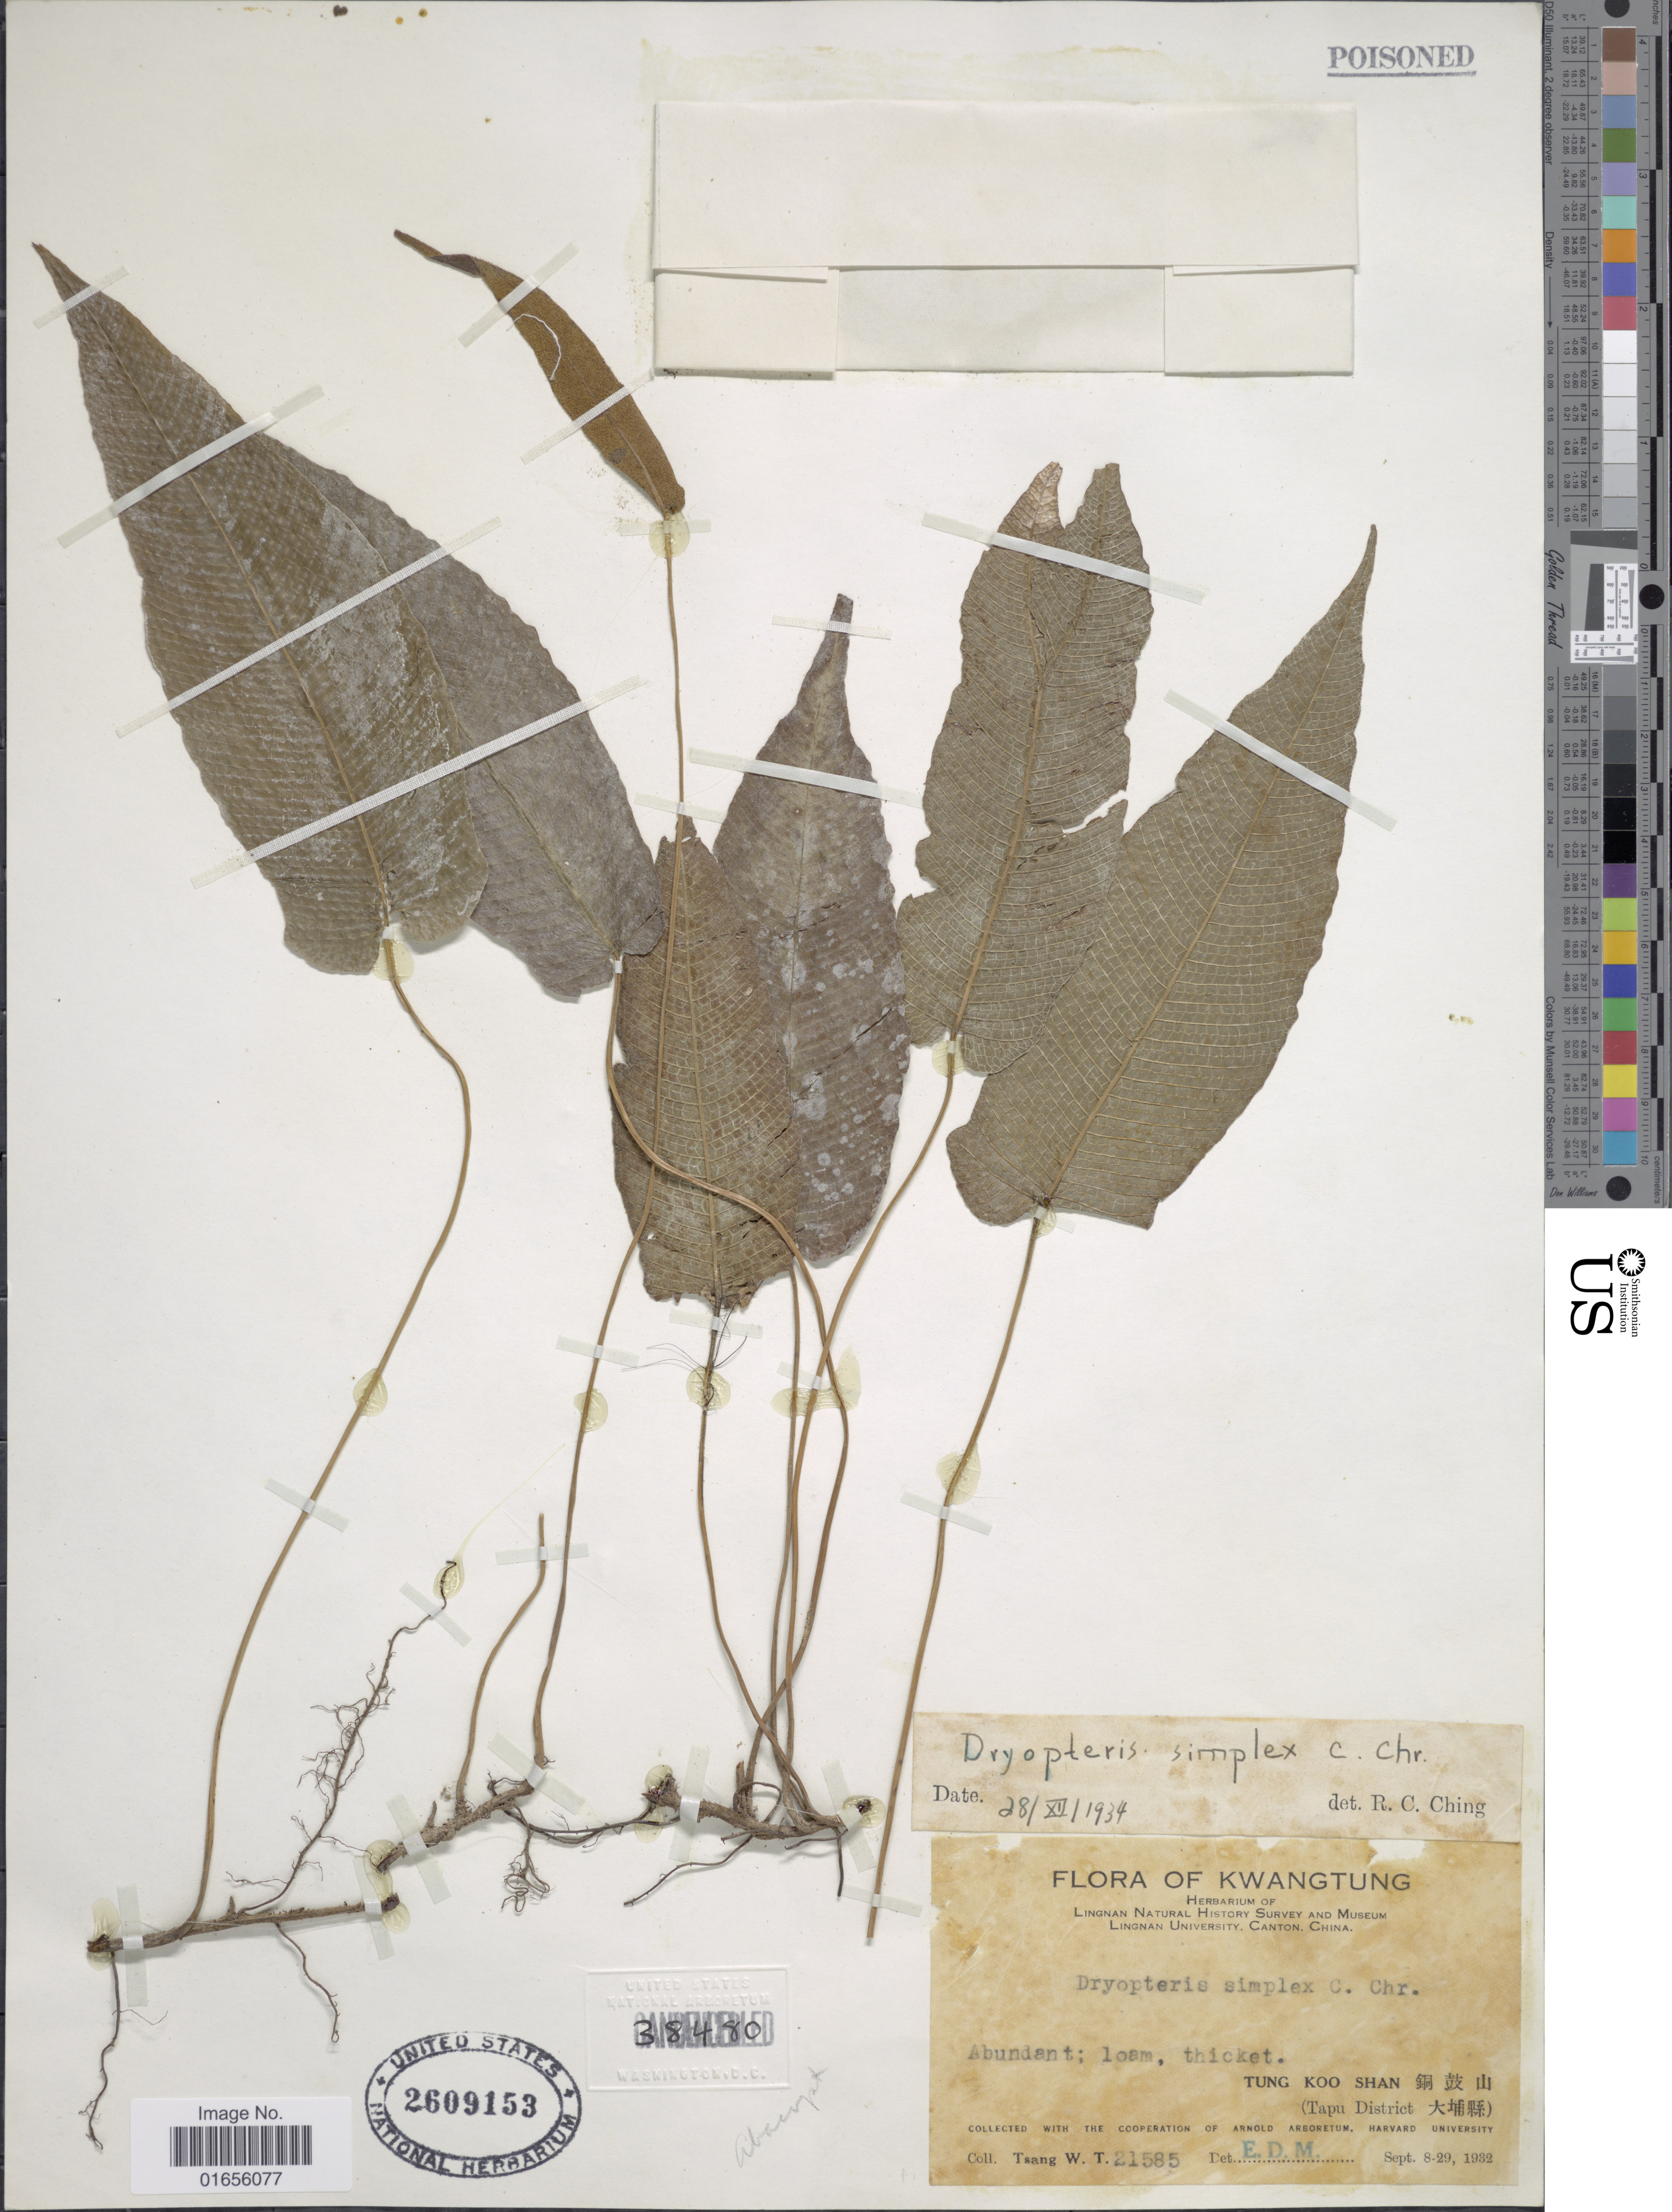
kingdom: Plantae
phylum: Tracheophyta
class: Polypodiopsida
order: Polypodiales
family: Thelypteridaceae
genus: Pronephrium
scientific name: Pronephrium triphyllum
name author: (Sw.) Holttum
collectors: W. T. Tsang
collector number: T21585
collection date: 1932-09-08/1932-09-29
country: China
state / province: Guangdong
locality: Kwangtung, Tung Koo Shan (Tapu District)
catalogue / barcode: US 2609153